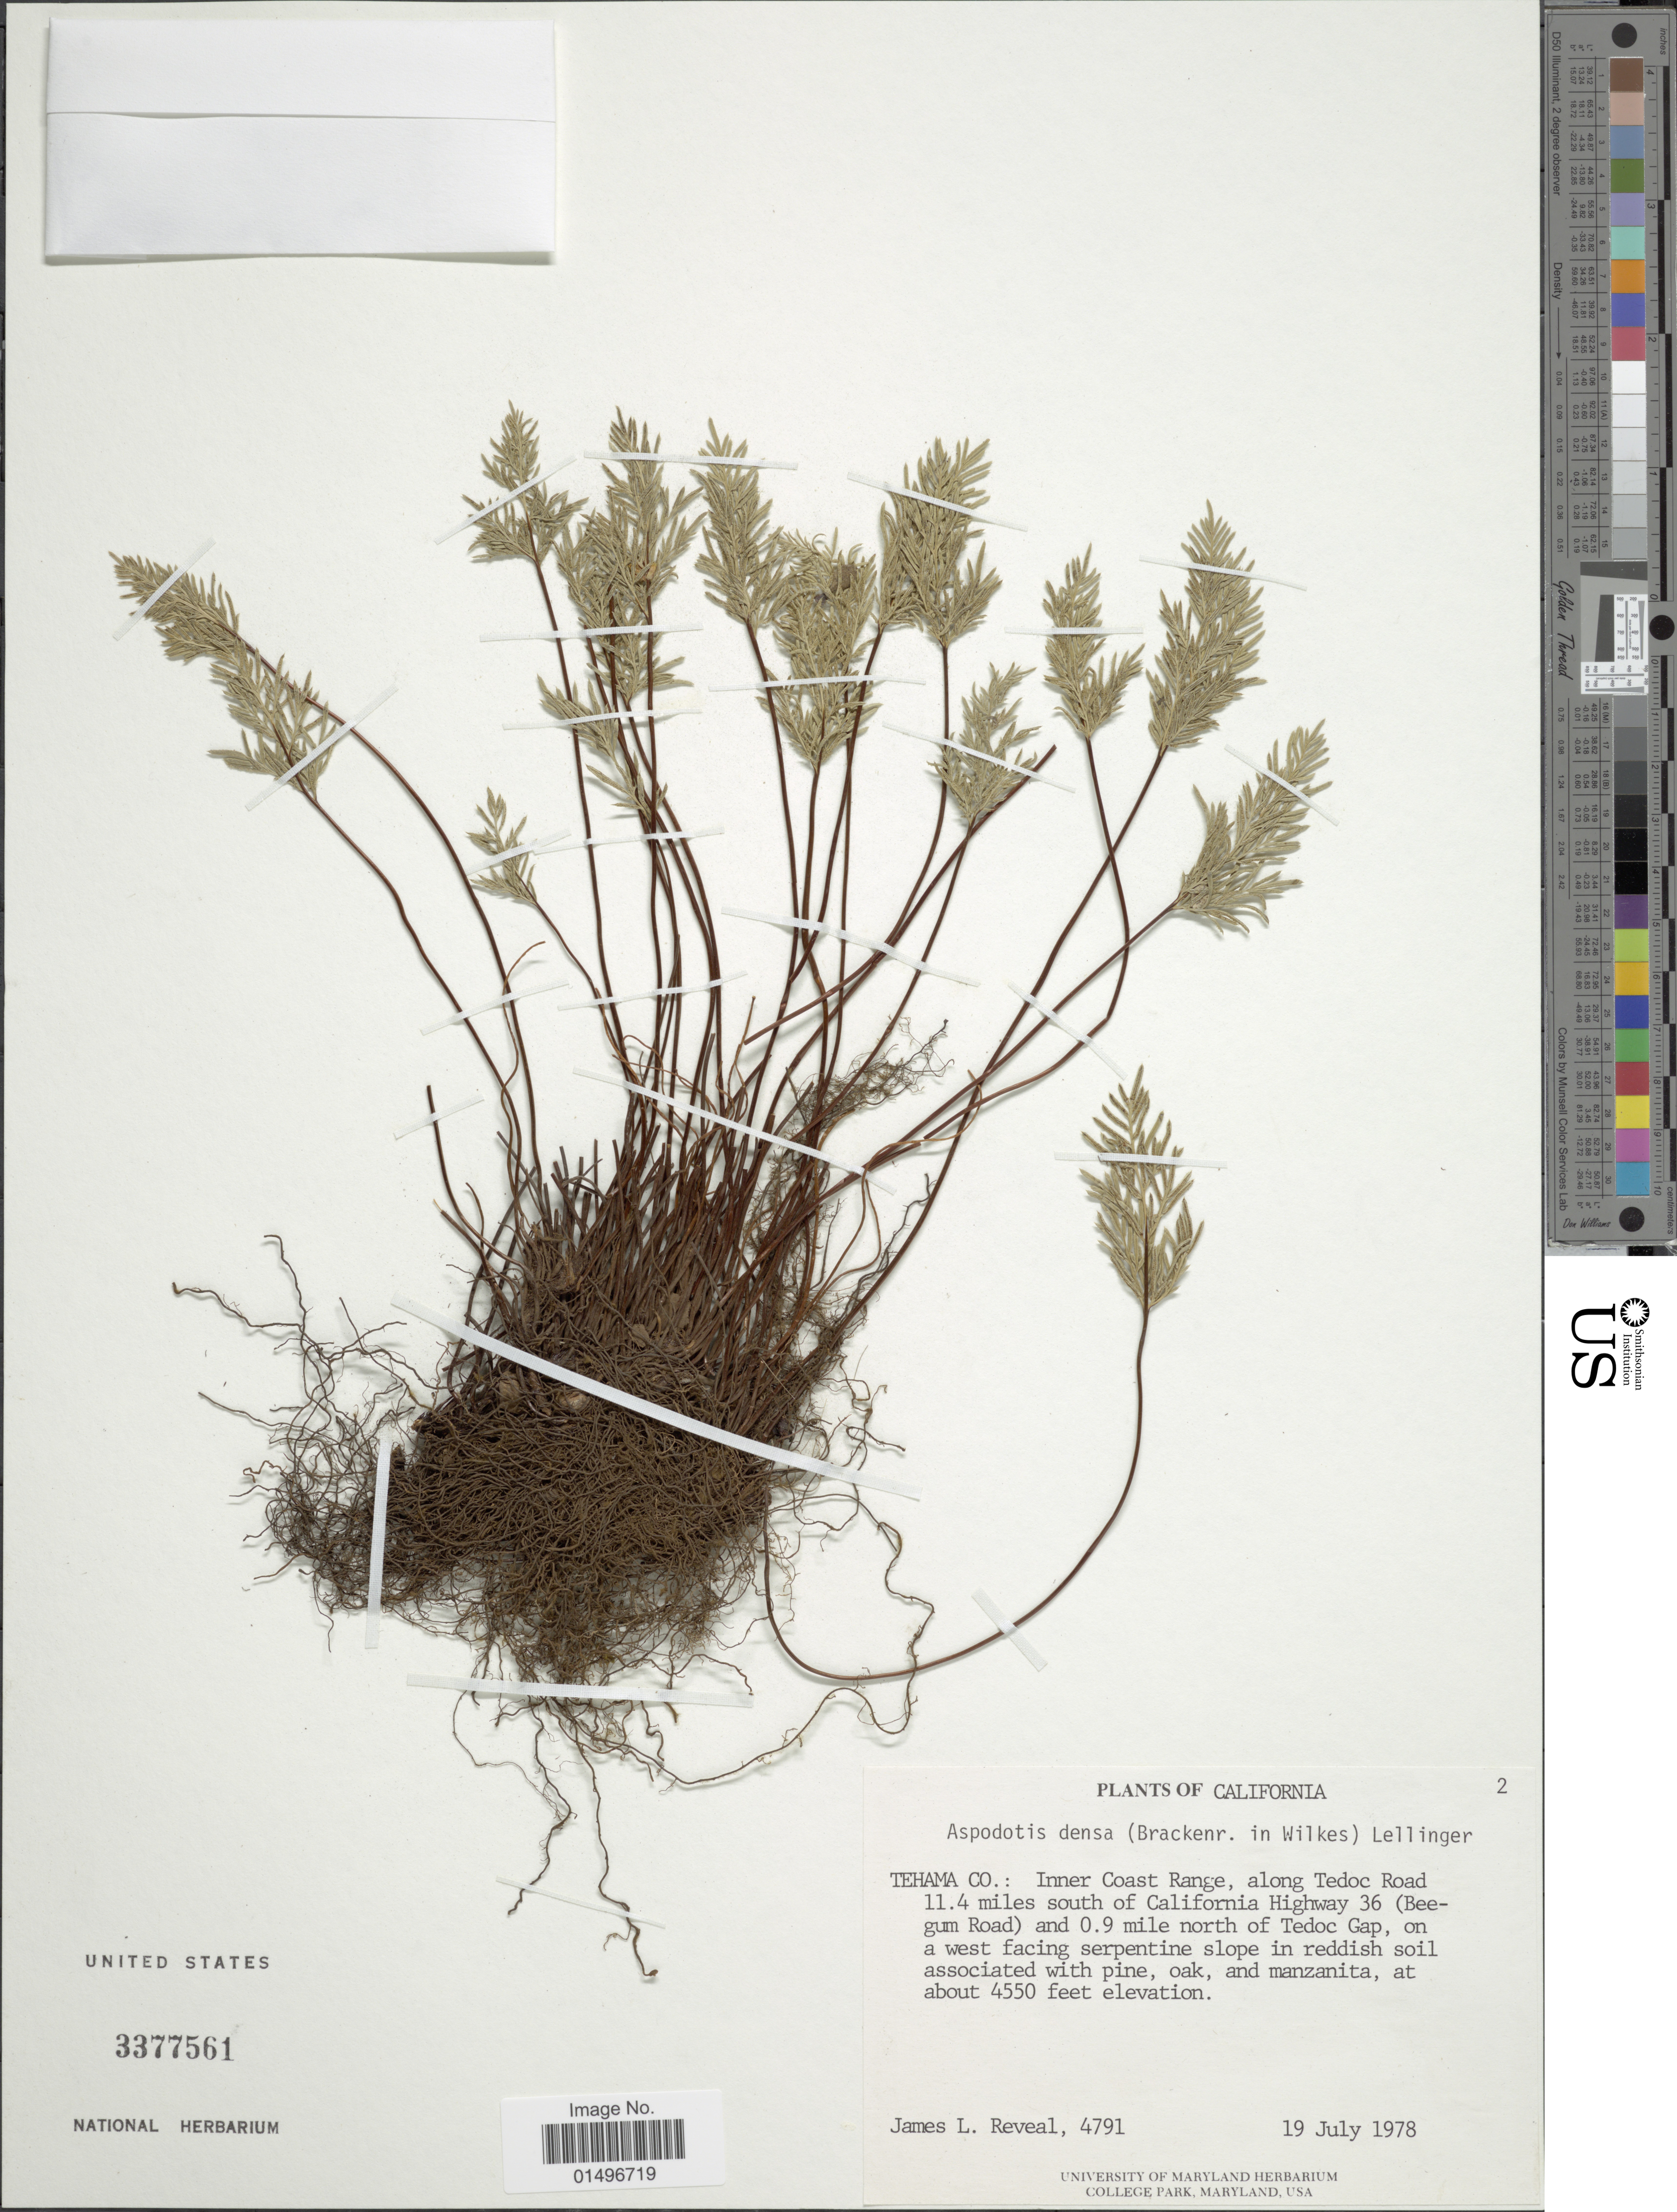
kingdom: Plantae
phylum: Tracheophyta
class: Polypodiopsida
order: Polypodiales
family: Pteridaceae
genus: Aspidotis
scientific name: Aspidotis densa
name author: (Brack.) Lellinger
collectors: J. L. Reveal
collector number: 4791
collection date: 1978-07-19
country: United States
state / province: California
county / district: Tehama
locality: California, Tehama Co.: inner Coast Range, along Tedoc Road 11.4 miles south of California Highway 36 (Beegum Road) and 0.9 mile north of Tedoc Gap.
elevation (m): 1387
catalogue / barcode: US 3377561